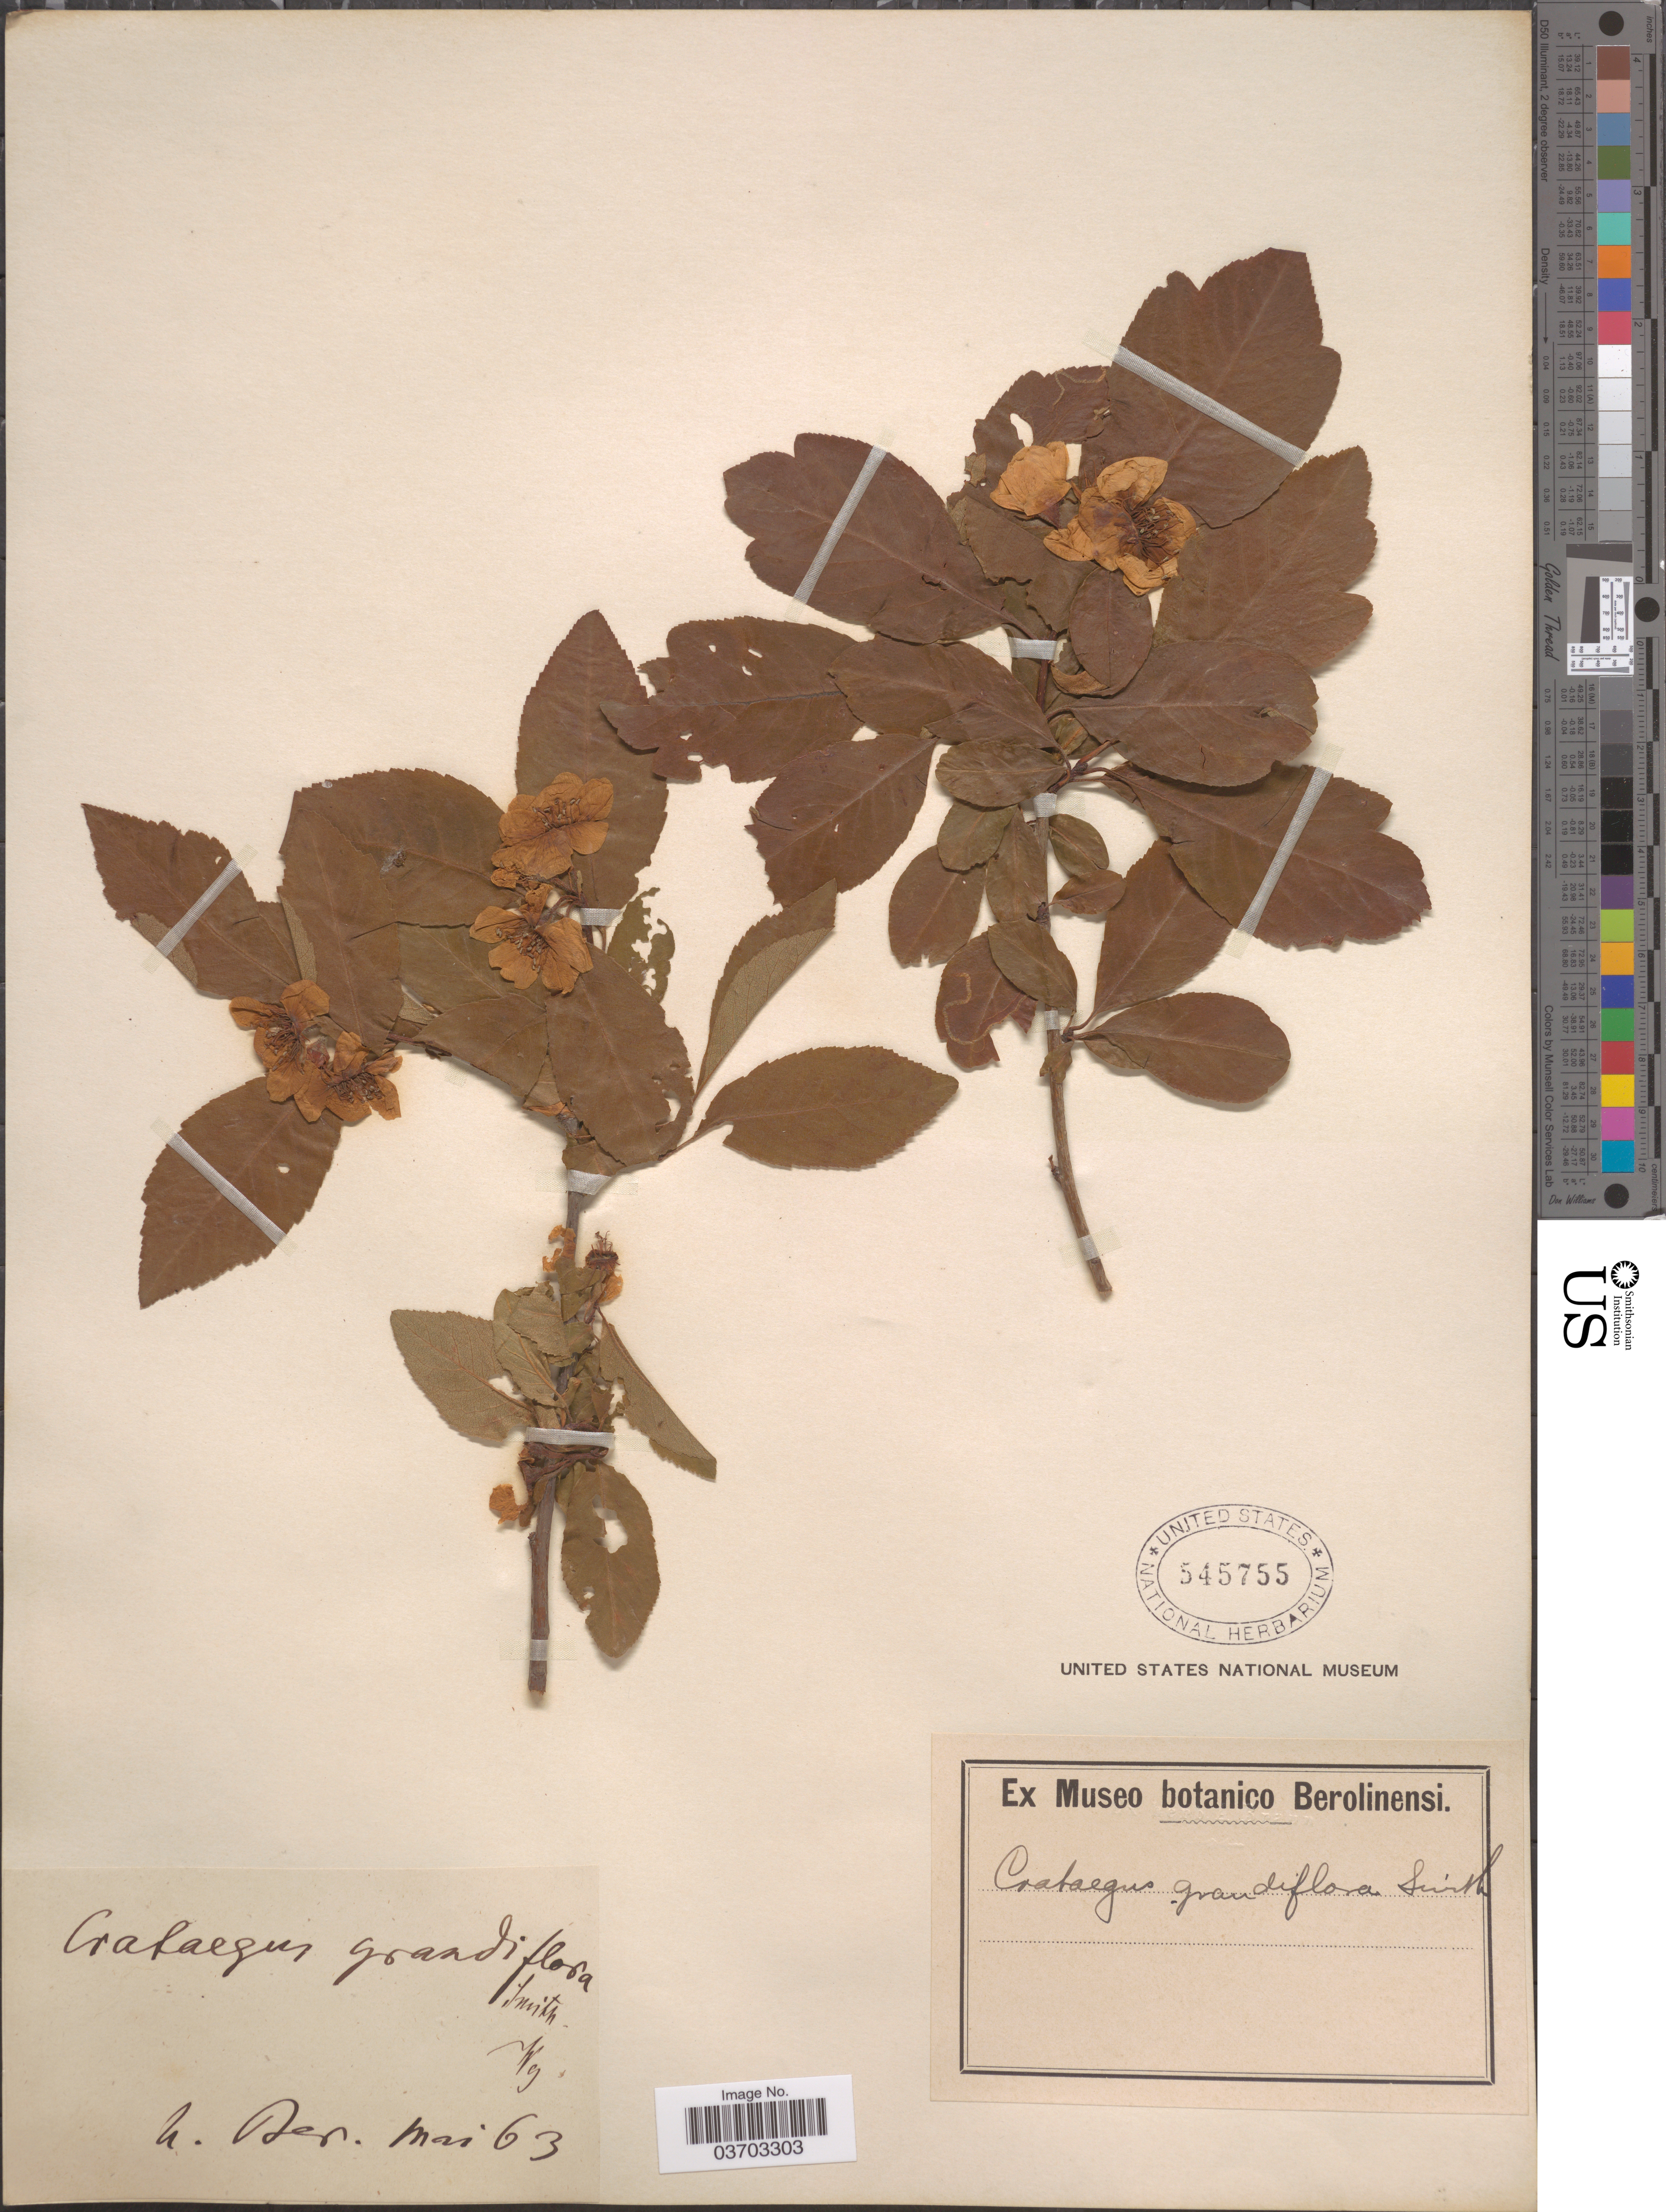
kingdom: Plantae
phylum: Tracheophyta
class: Magnoliopsida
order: Rosales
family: Rosaceae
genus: Crataegus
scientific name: Crataegus grandifolia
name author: J.B. Phipps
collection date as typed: Transcribed d/m/y: /5/63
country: Germany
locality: H. Ber.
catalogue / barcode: US 545755